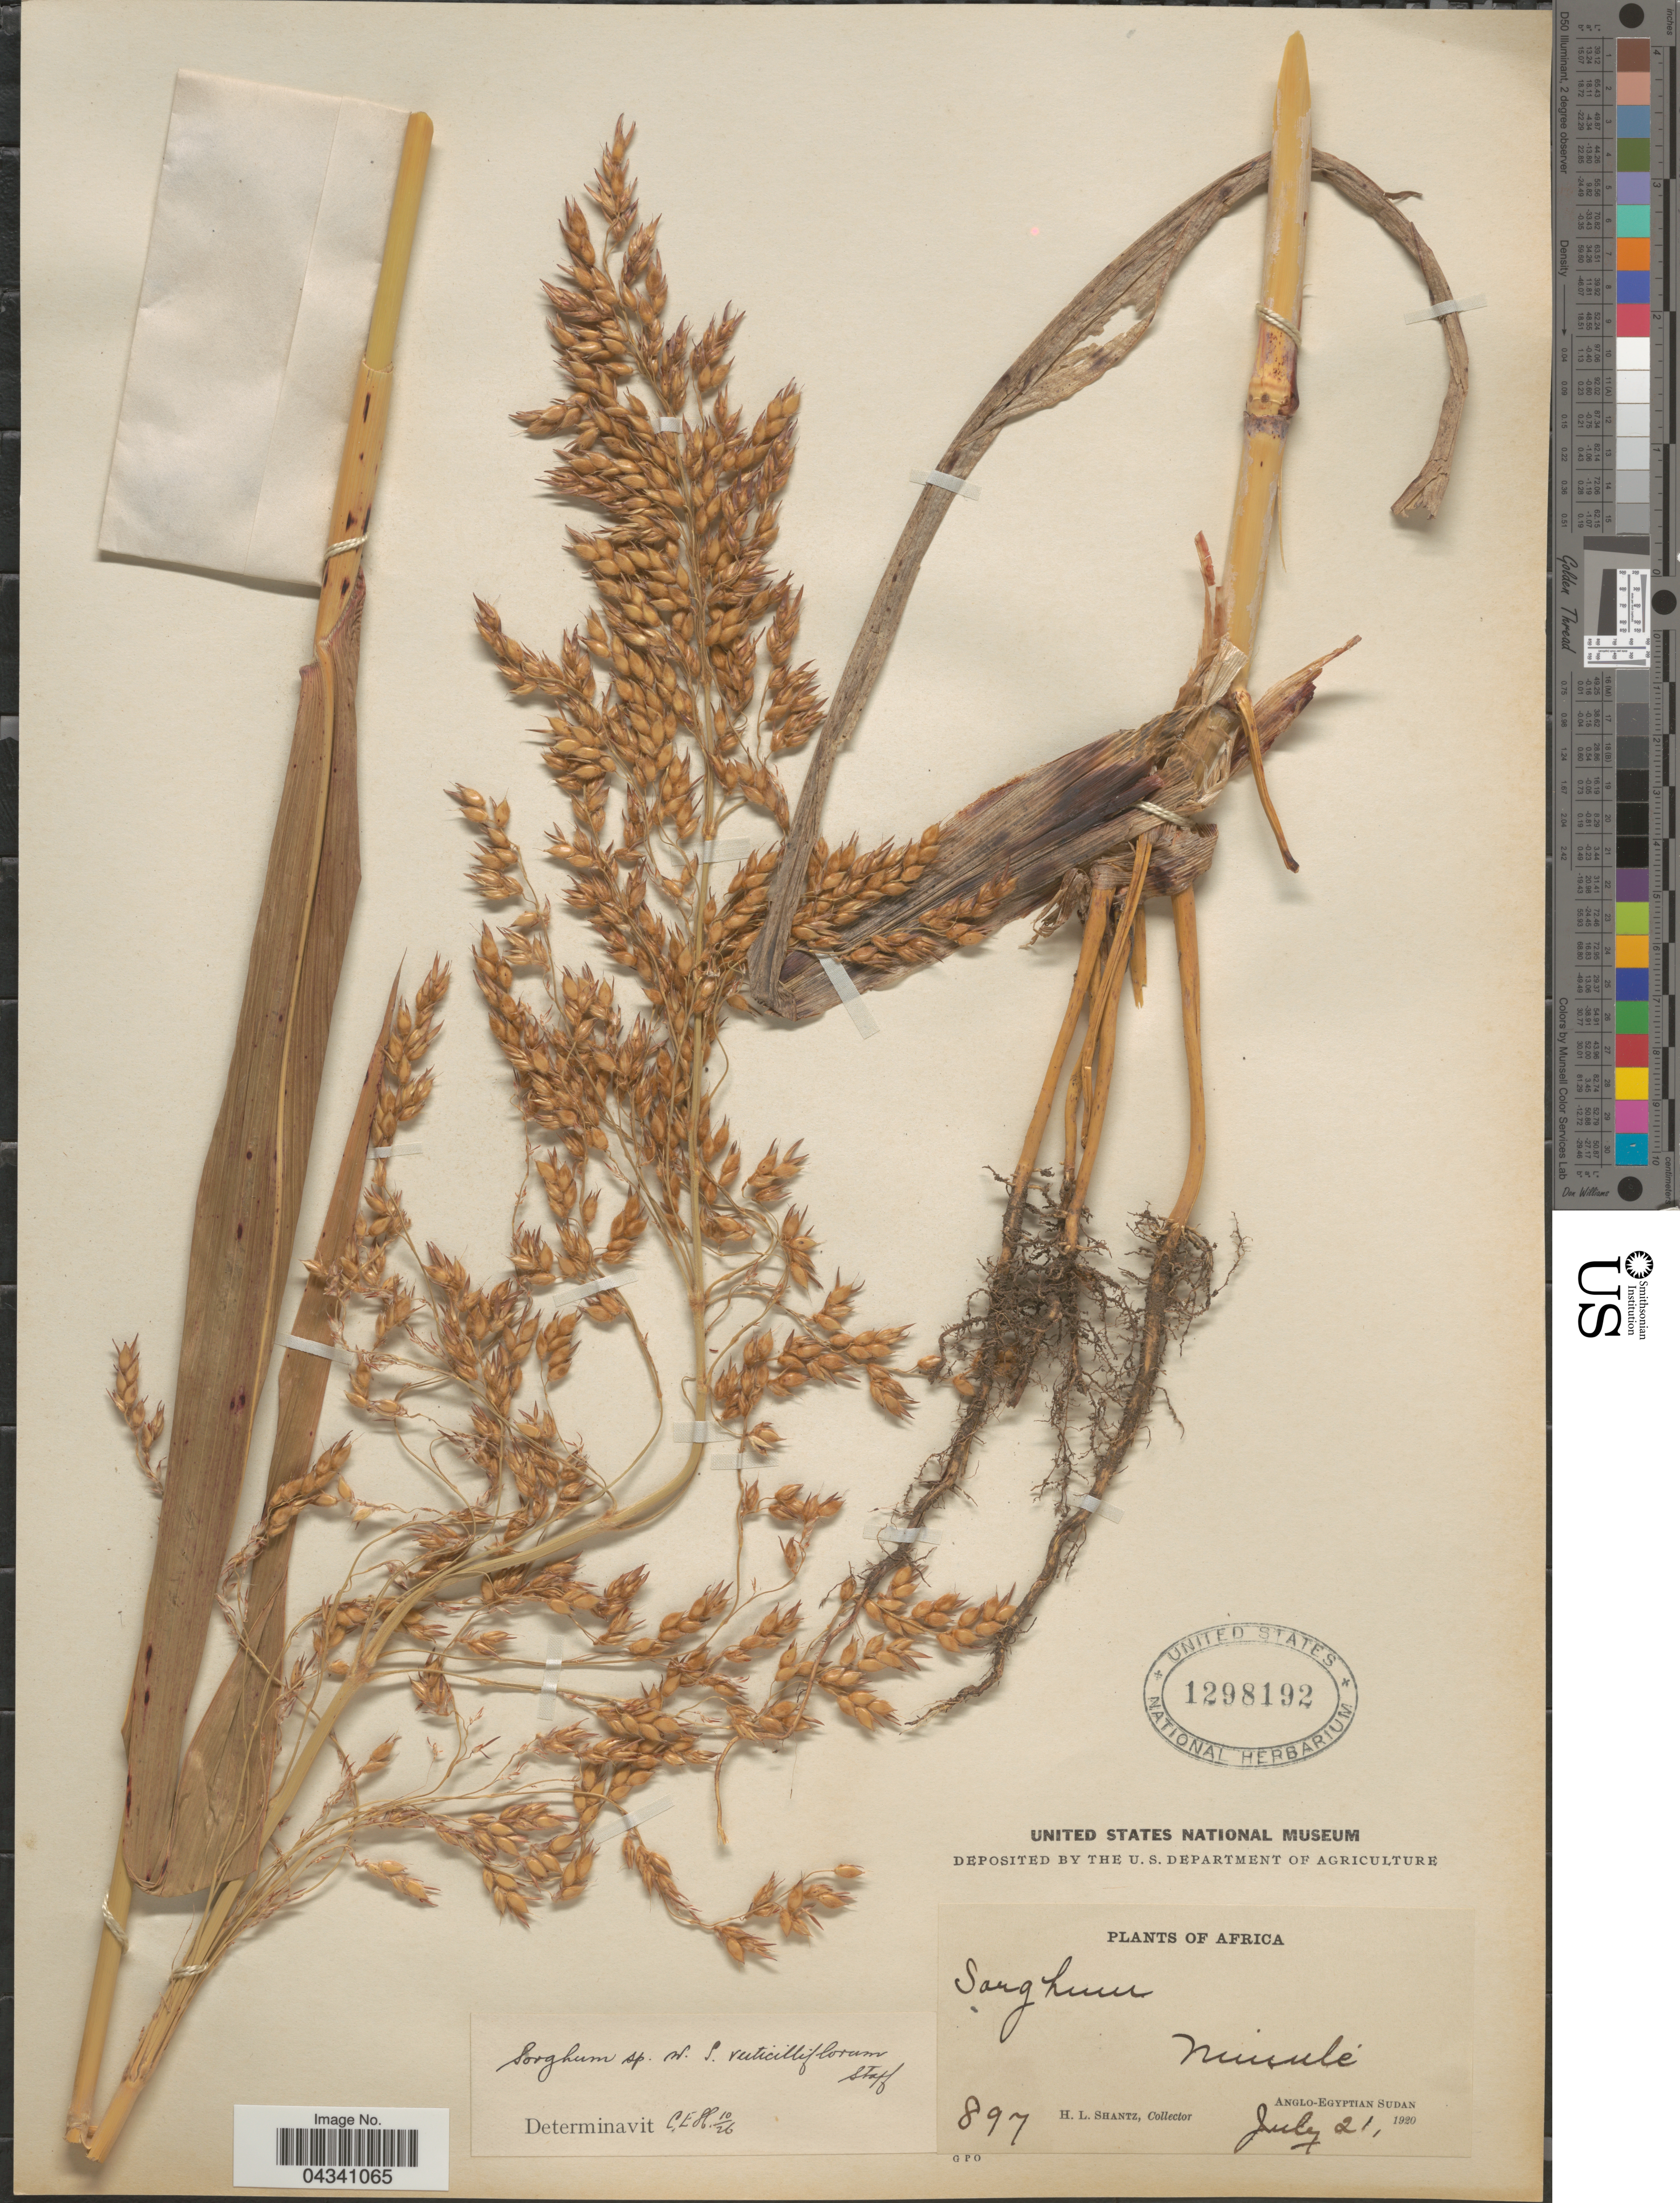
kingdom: Plantae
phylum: Tracheophyta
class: Liliopsida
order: Poales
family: Poaceae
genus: Sorghum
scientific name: Sorghum arundinaceum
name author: (Desv.) Stapf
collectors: H. Shantz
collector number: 897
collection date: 1920-07-21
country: South Sudan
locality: Africa. Nimulé. Anglo-Egyptian Sudan.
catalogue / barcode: US 1298192